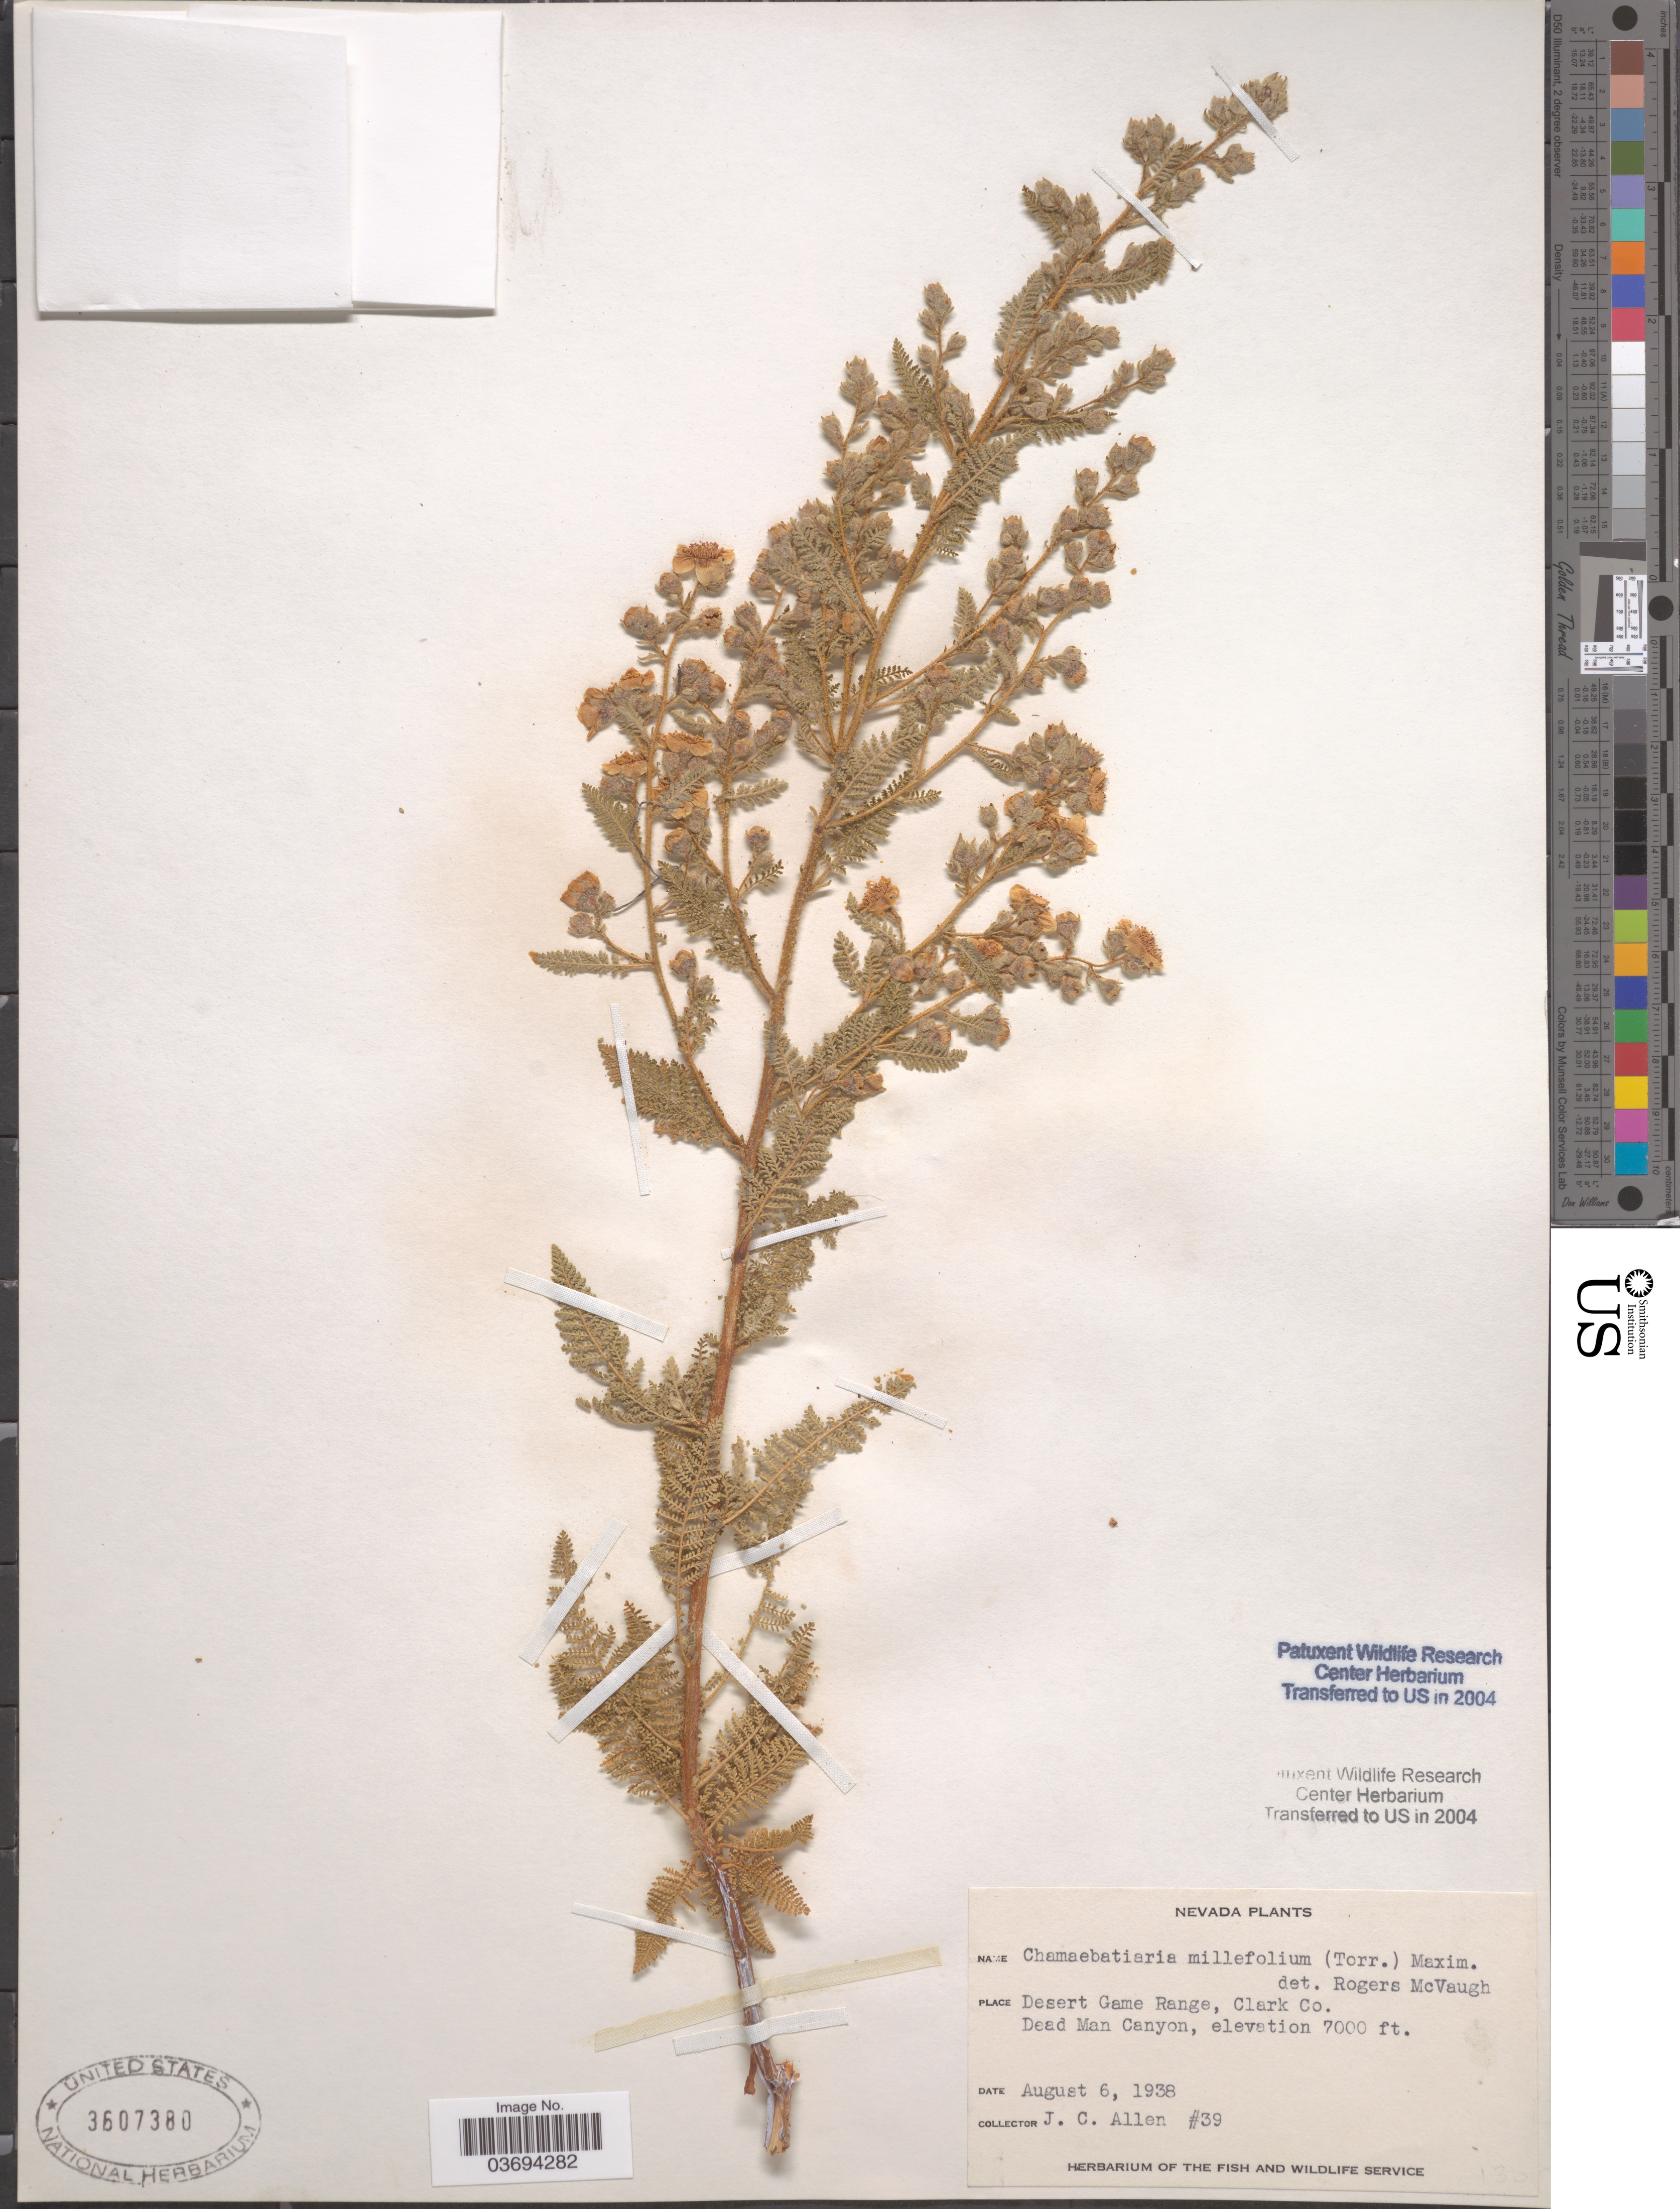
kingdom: Plantae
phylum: Tracheophyta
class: Magnoliopsida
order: Rosales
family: Rosaceae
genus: Chamaebatiaria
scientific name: Chamaebatiaria millefolium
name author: (Torr.) Maxim.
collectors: J. C. Allen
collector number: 39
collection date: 1938-08-06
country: United States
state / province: Nevada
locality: Desert Game Range, Clark Co. Dead Man Canyon.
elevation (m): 2134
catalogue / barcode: US 3607380